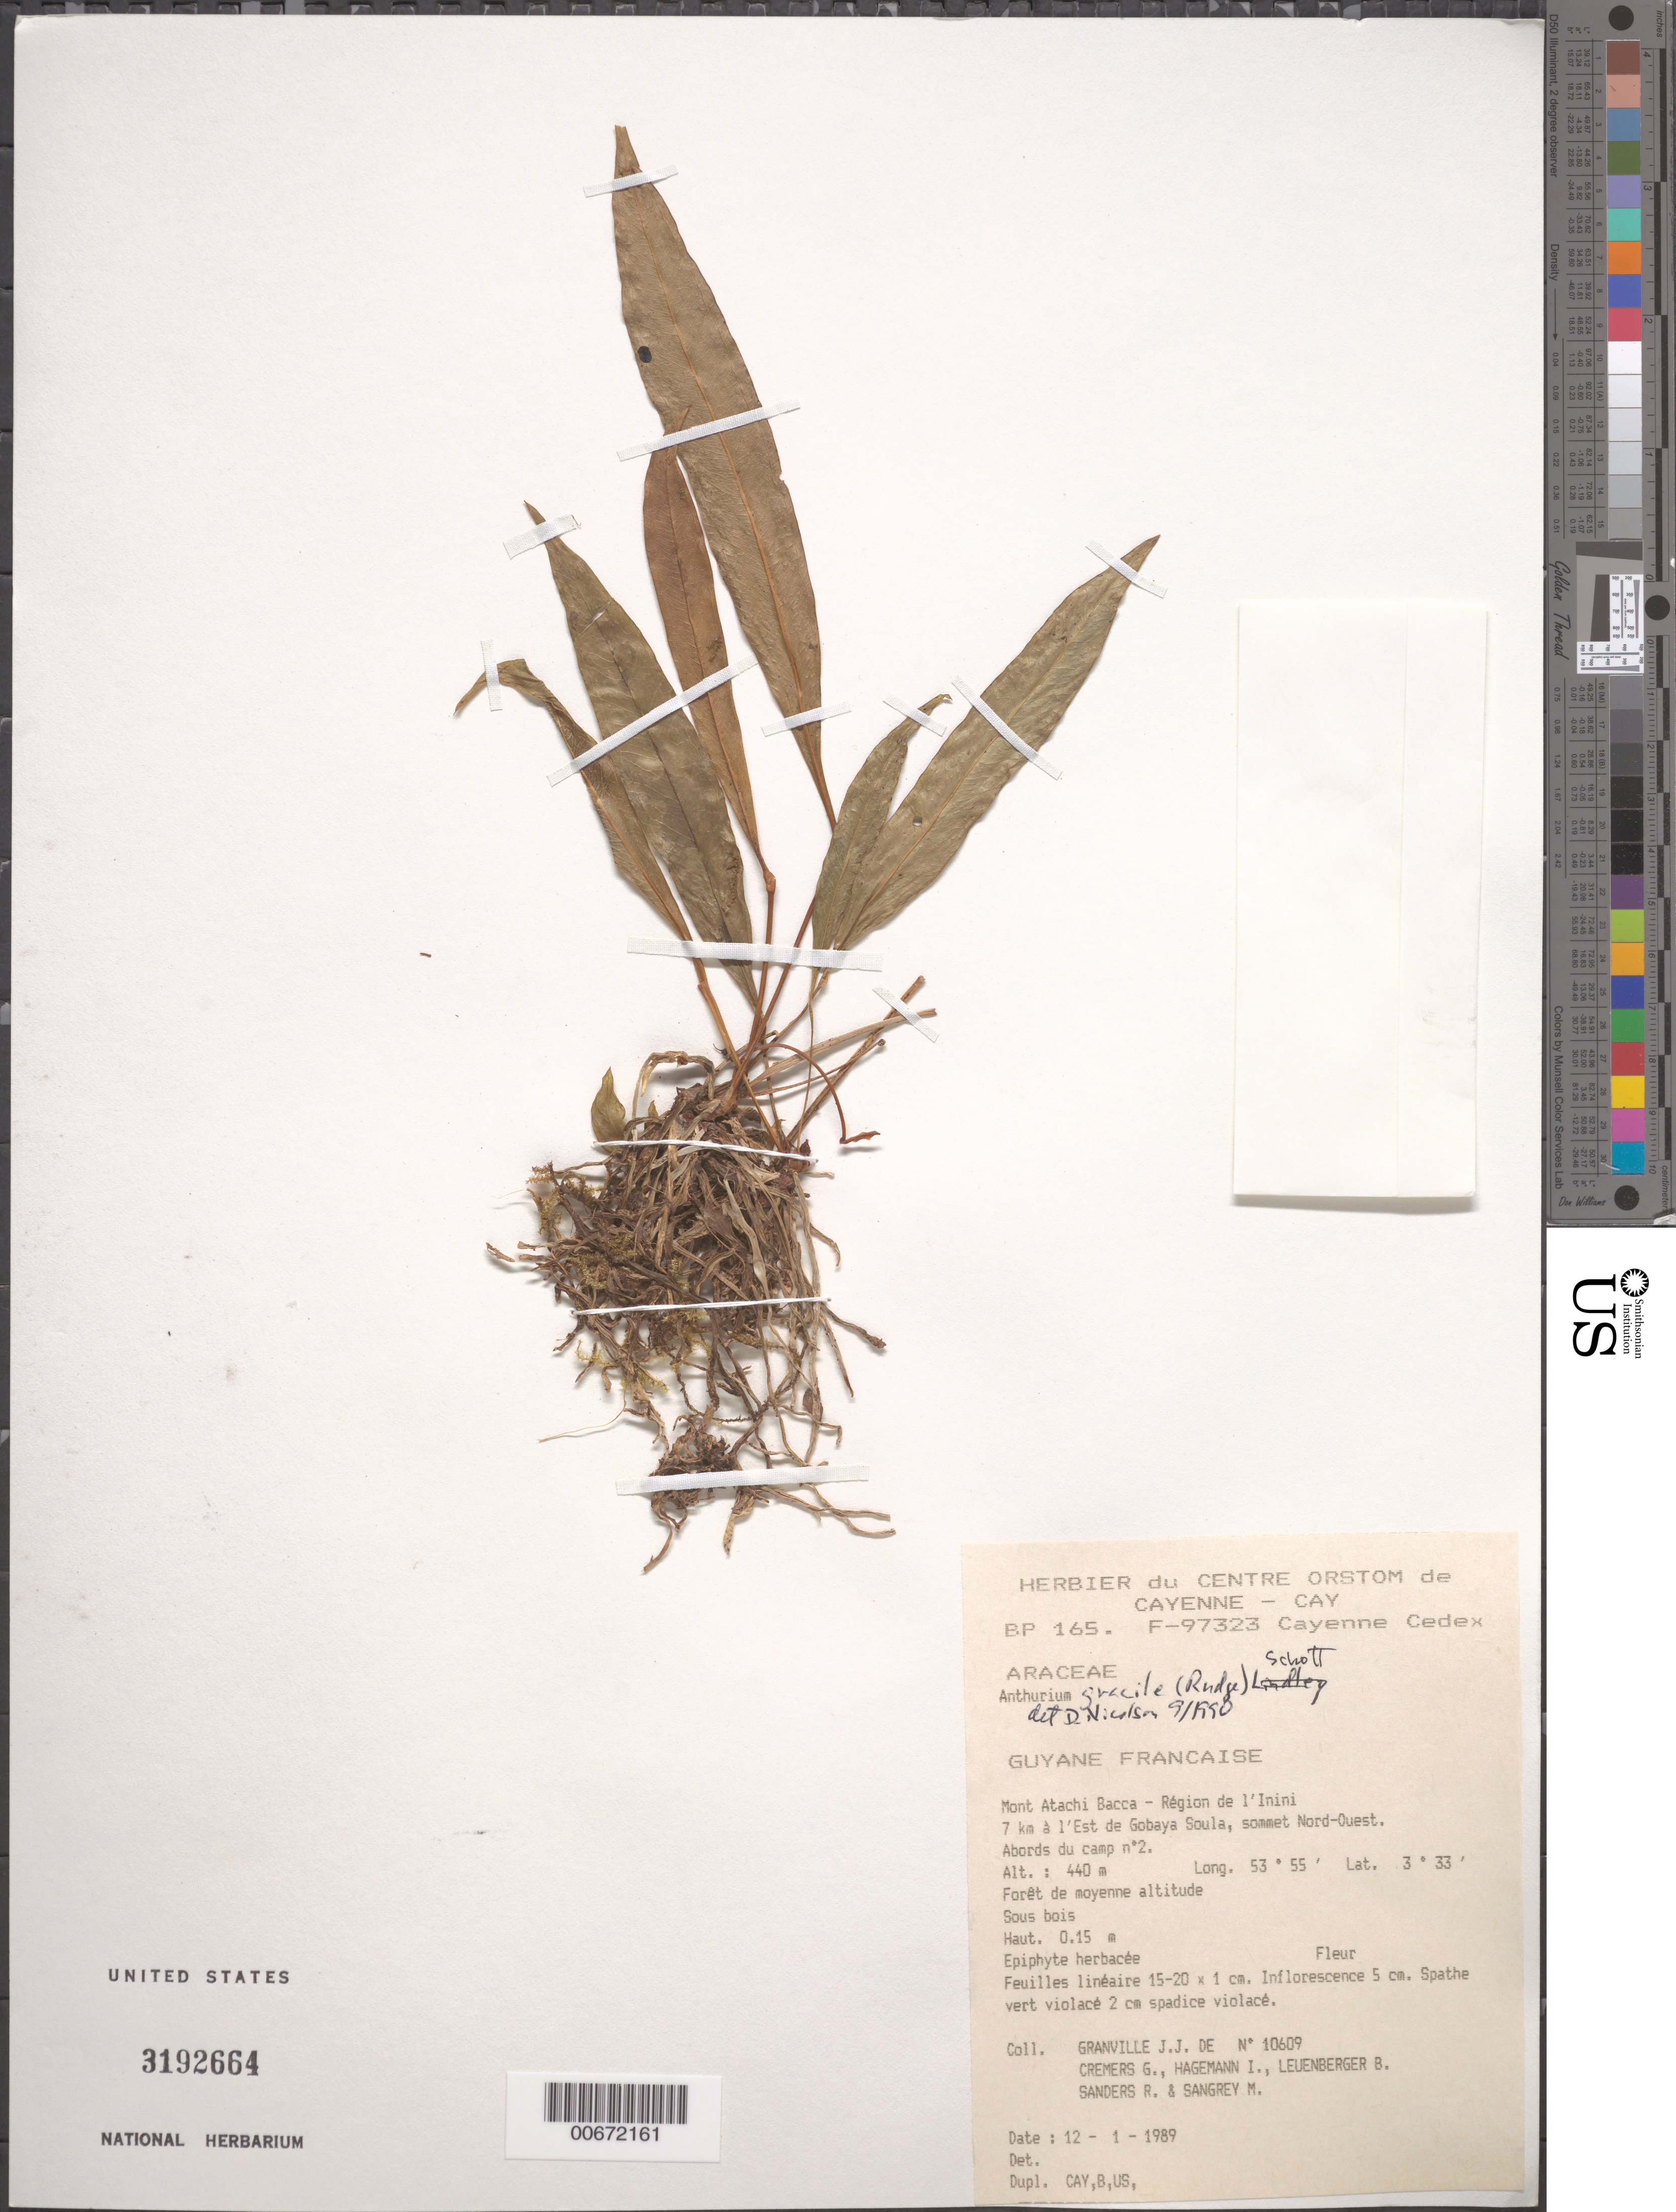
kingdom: Plantae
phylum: Tracheophyta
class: Liliopsida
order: Alismatales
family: Araceae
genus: Anthurium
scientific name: Anthurium gracile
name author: (Rudge) Schott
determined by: Nicolson, Dan H.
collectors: J.-J. de Granville, G. Cremers, J. Hagemann, B. E. Leuenberger & M. S. Sangrey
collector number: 10609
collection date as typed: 12-Jan-89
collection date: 1989-01-12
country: French Guiana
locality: Mont Atachi Bacca, région de l'Inini, NW sommet, 7 km to E of Gobaya Soula. Env. du camp 2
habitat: Middle altitude forest, underwood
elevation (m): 440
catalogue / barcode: US 3192664